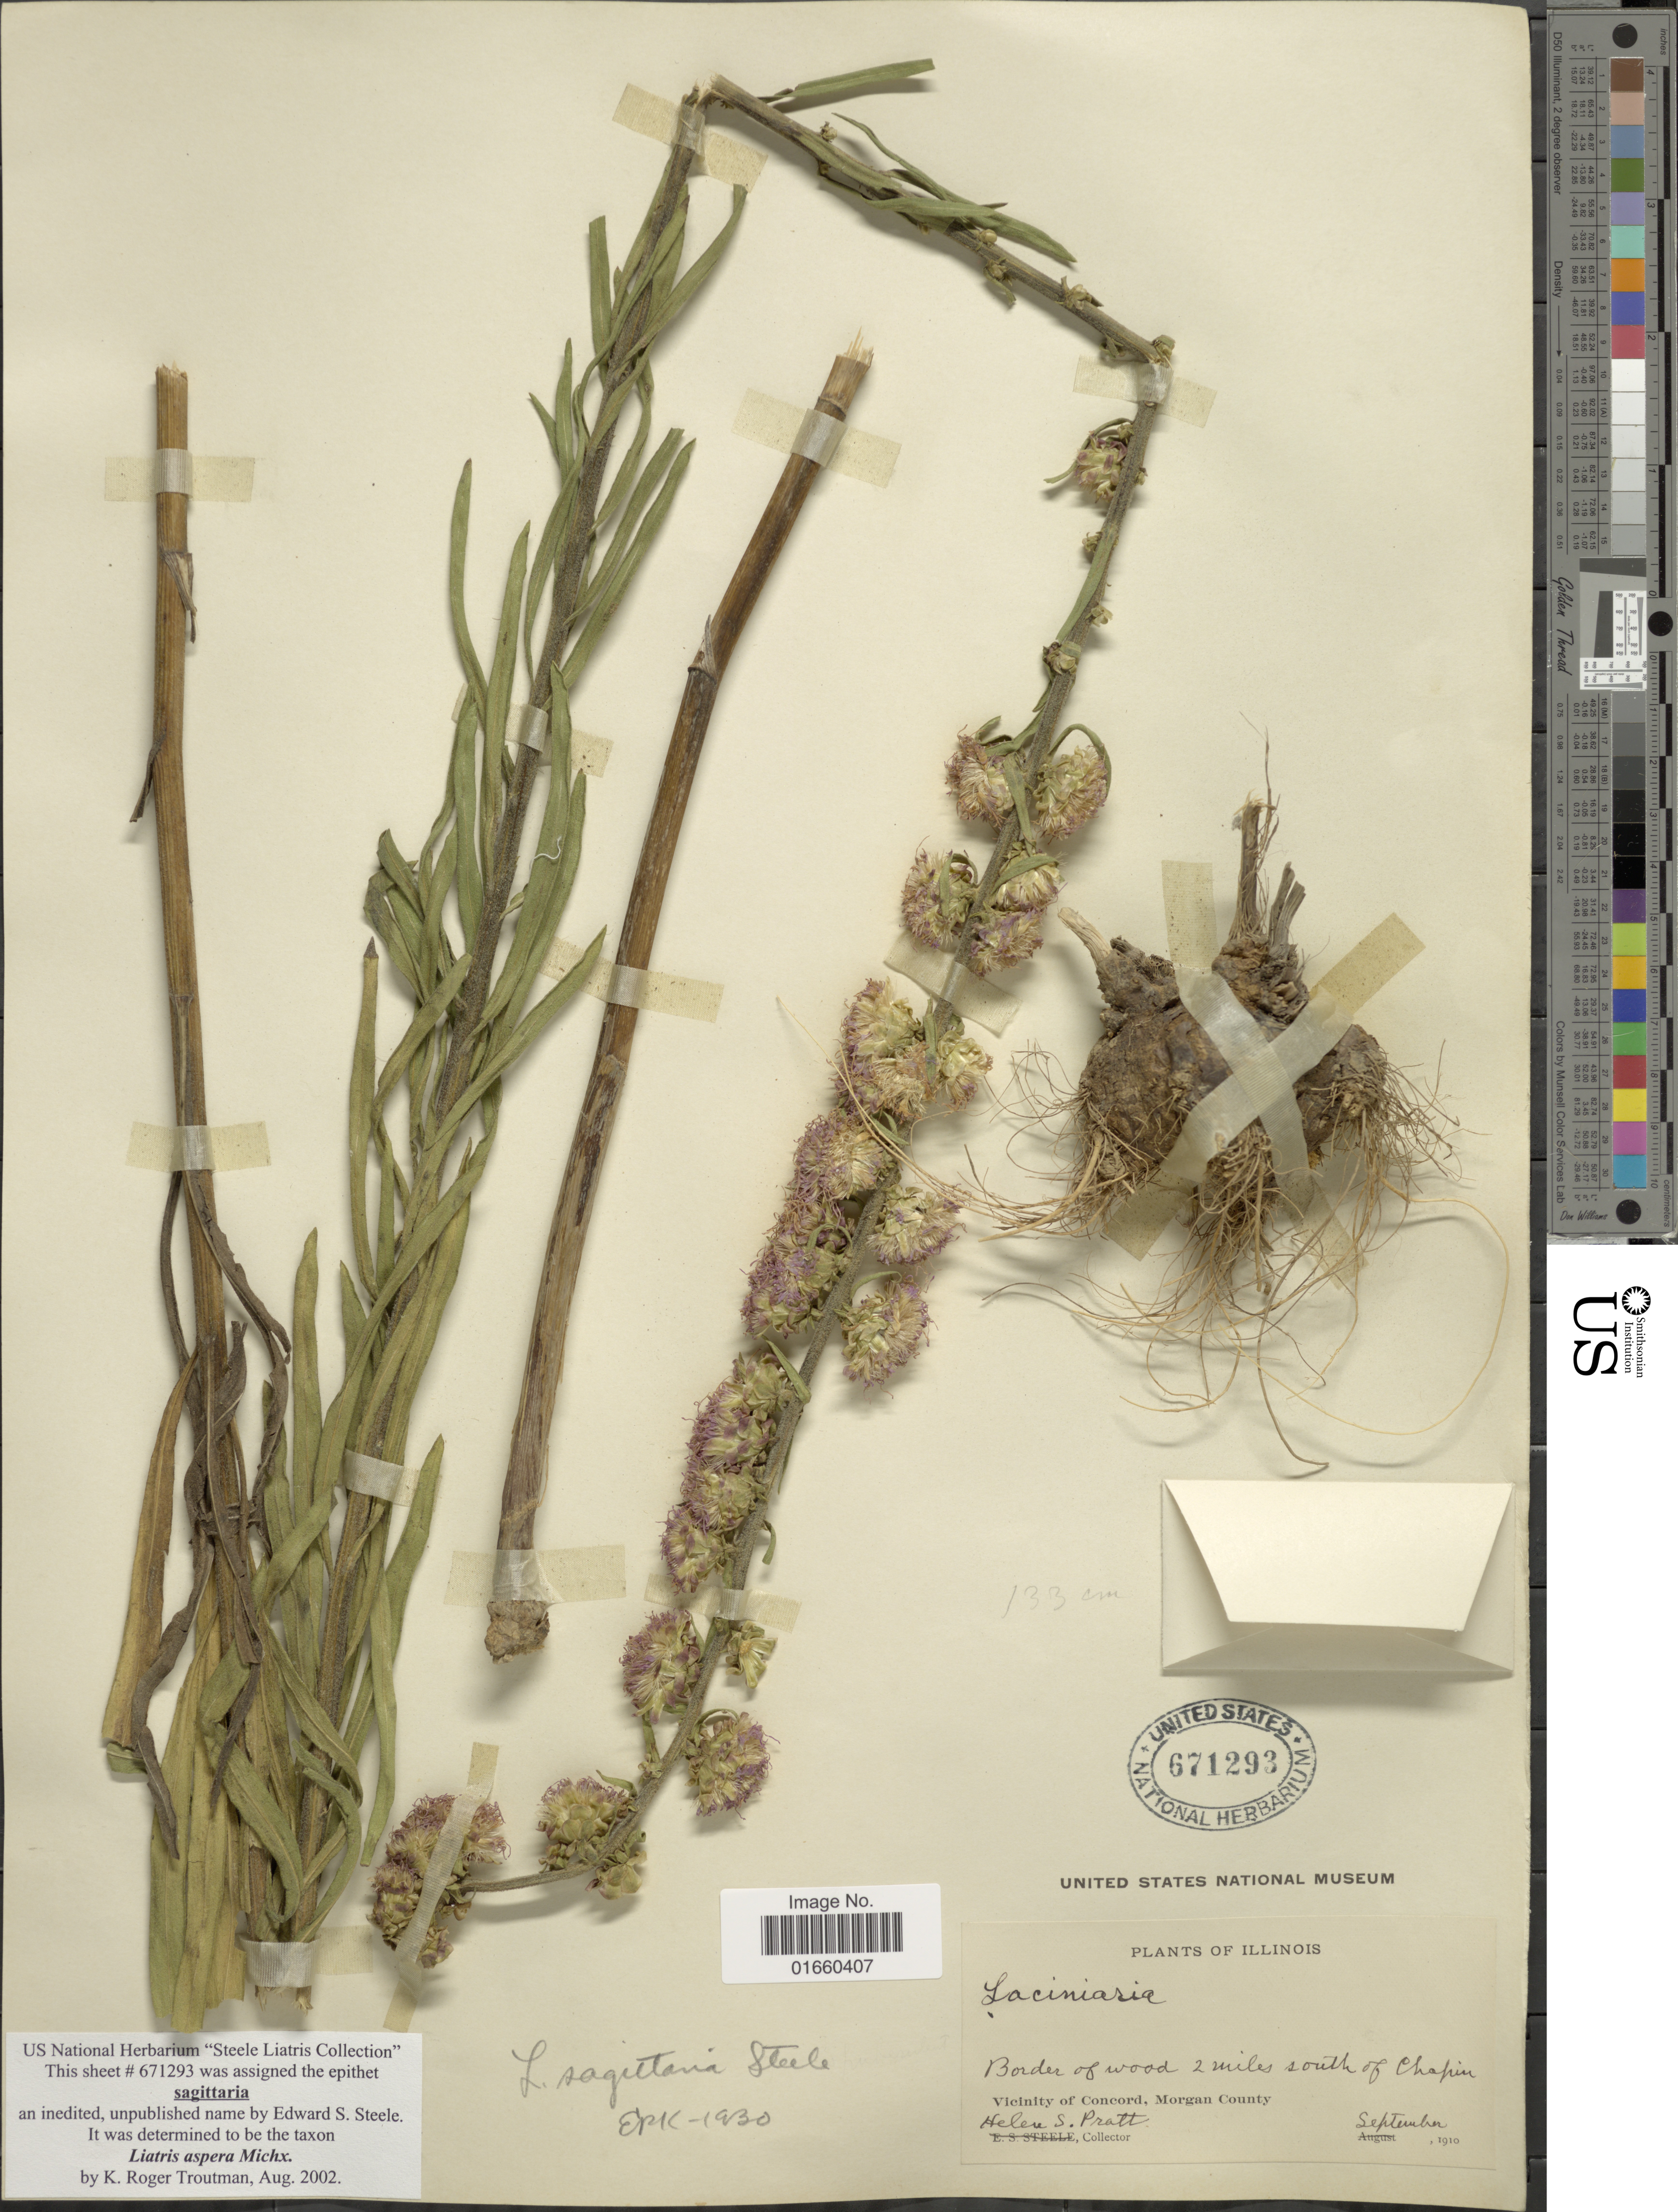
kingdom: Plantae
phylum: Tracheophyta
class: Magnoliopsida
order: Asterales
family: Asteraceae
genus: Liatris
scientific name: Liatris aspera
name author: Michx.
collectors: H. Pratt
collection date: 1910-09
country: United States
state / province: Illinois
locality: Border of wood, 2 miles south of Chapin, Vicinity of Concord, Morgan County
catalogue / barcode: US 671293